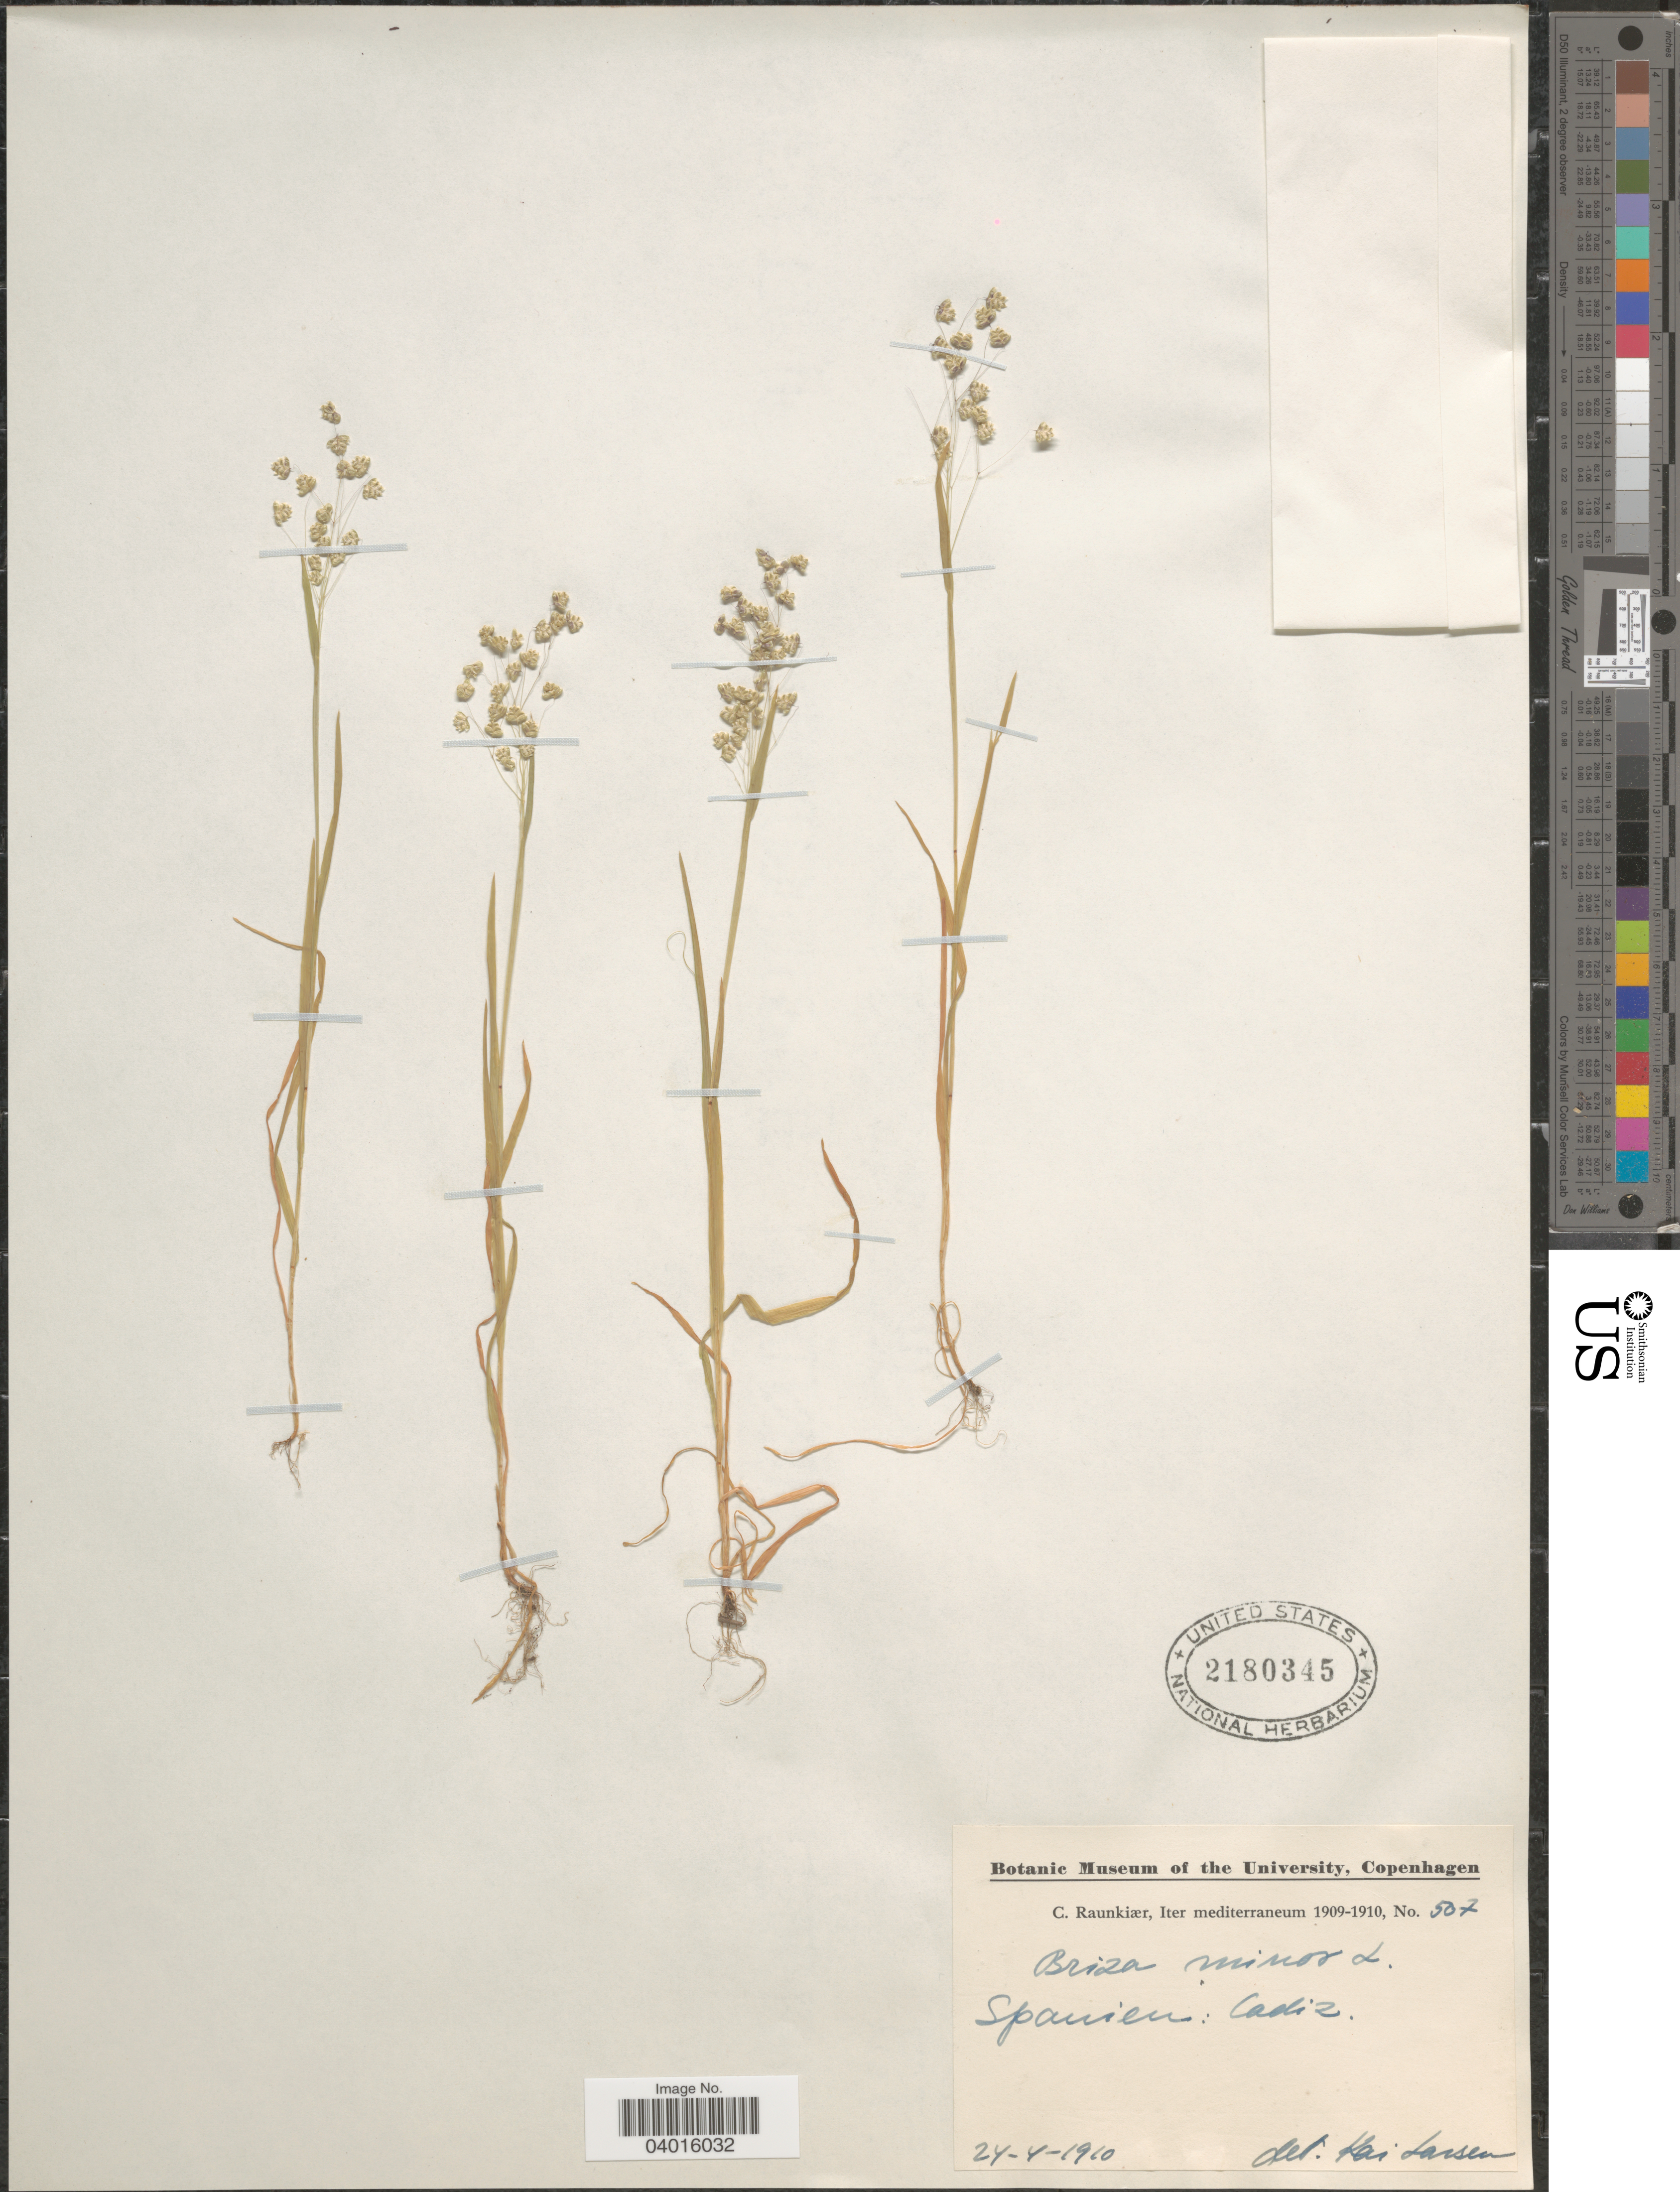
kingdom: Plantae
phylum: Tracheophyta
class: Liliopsida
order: Poales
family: Poaceae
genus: Briza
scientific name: Briza minor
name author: L.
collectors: C. Raunkiær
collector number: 507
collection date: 1910-04-24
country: Spain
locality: Iter mediterraneum. Spanien: Cadiz.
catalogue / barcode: US 2180345